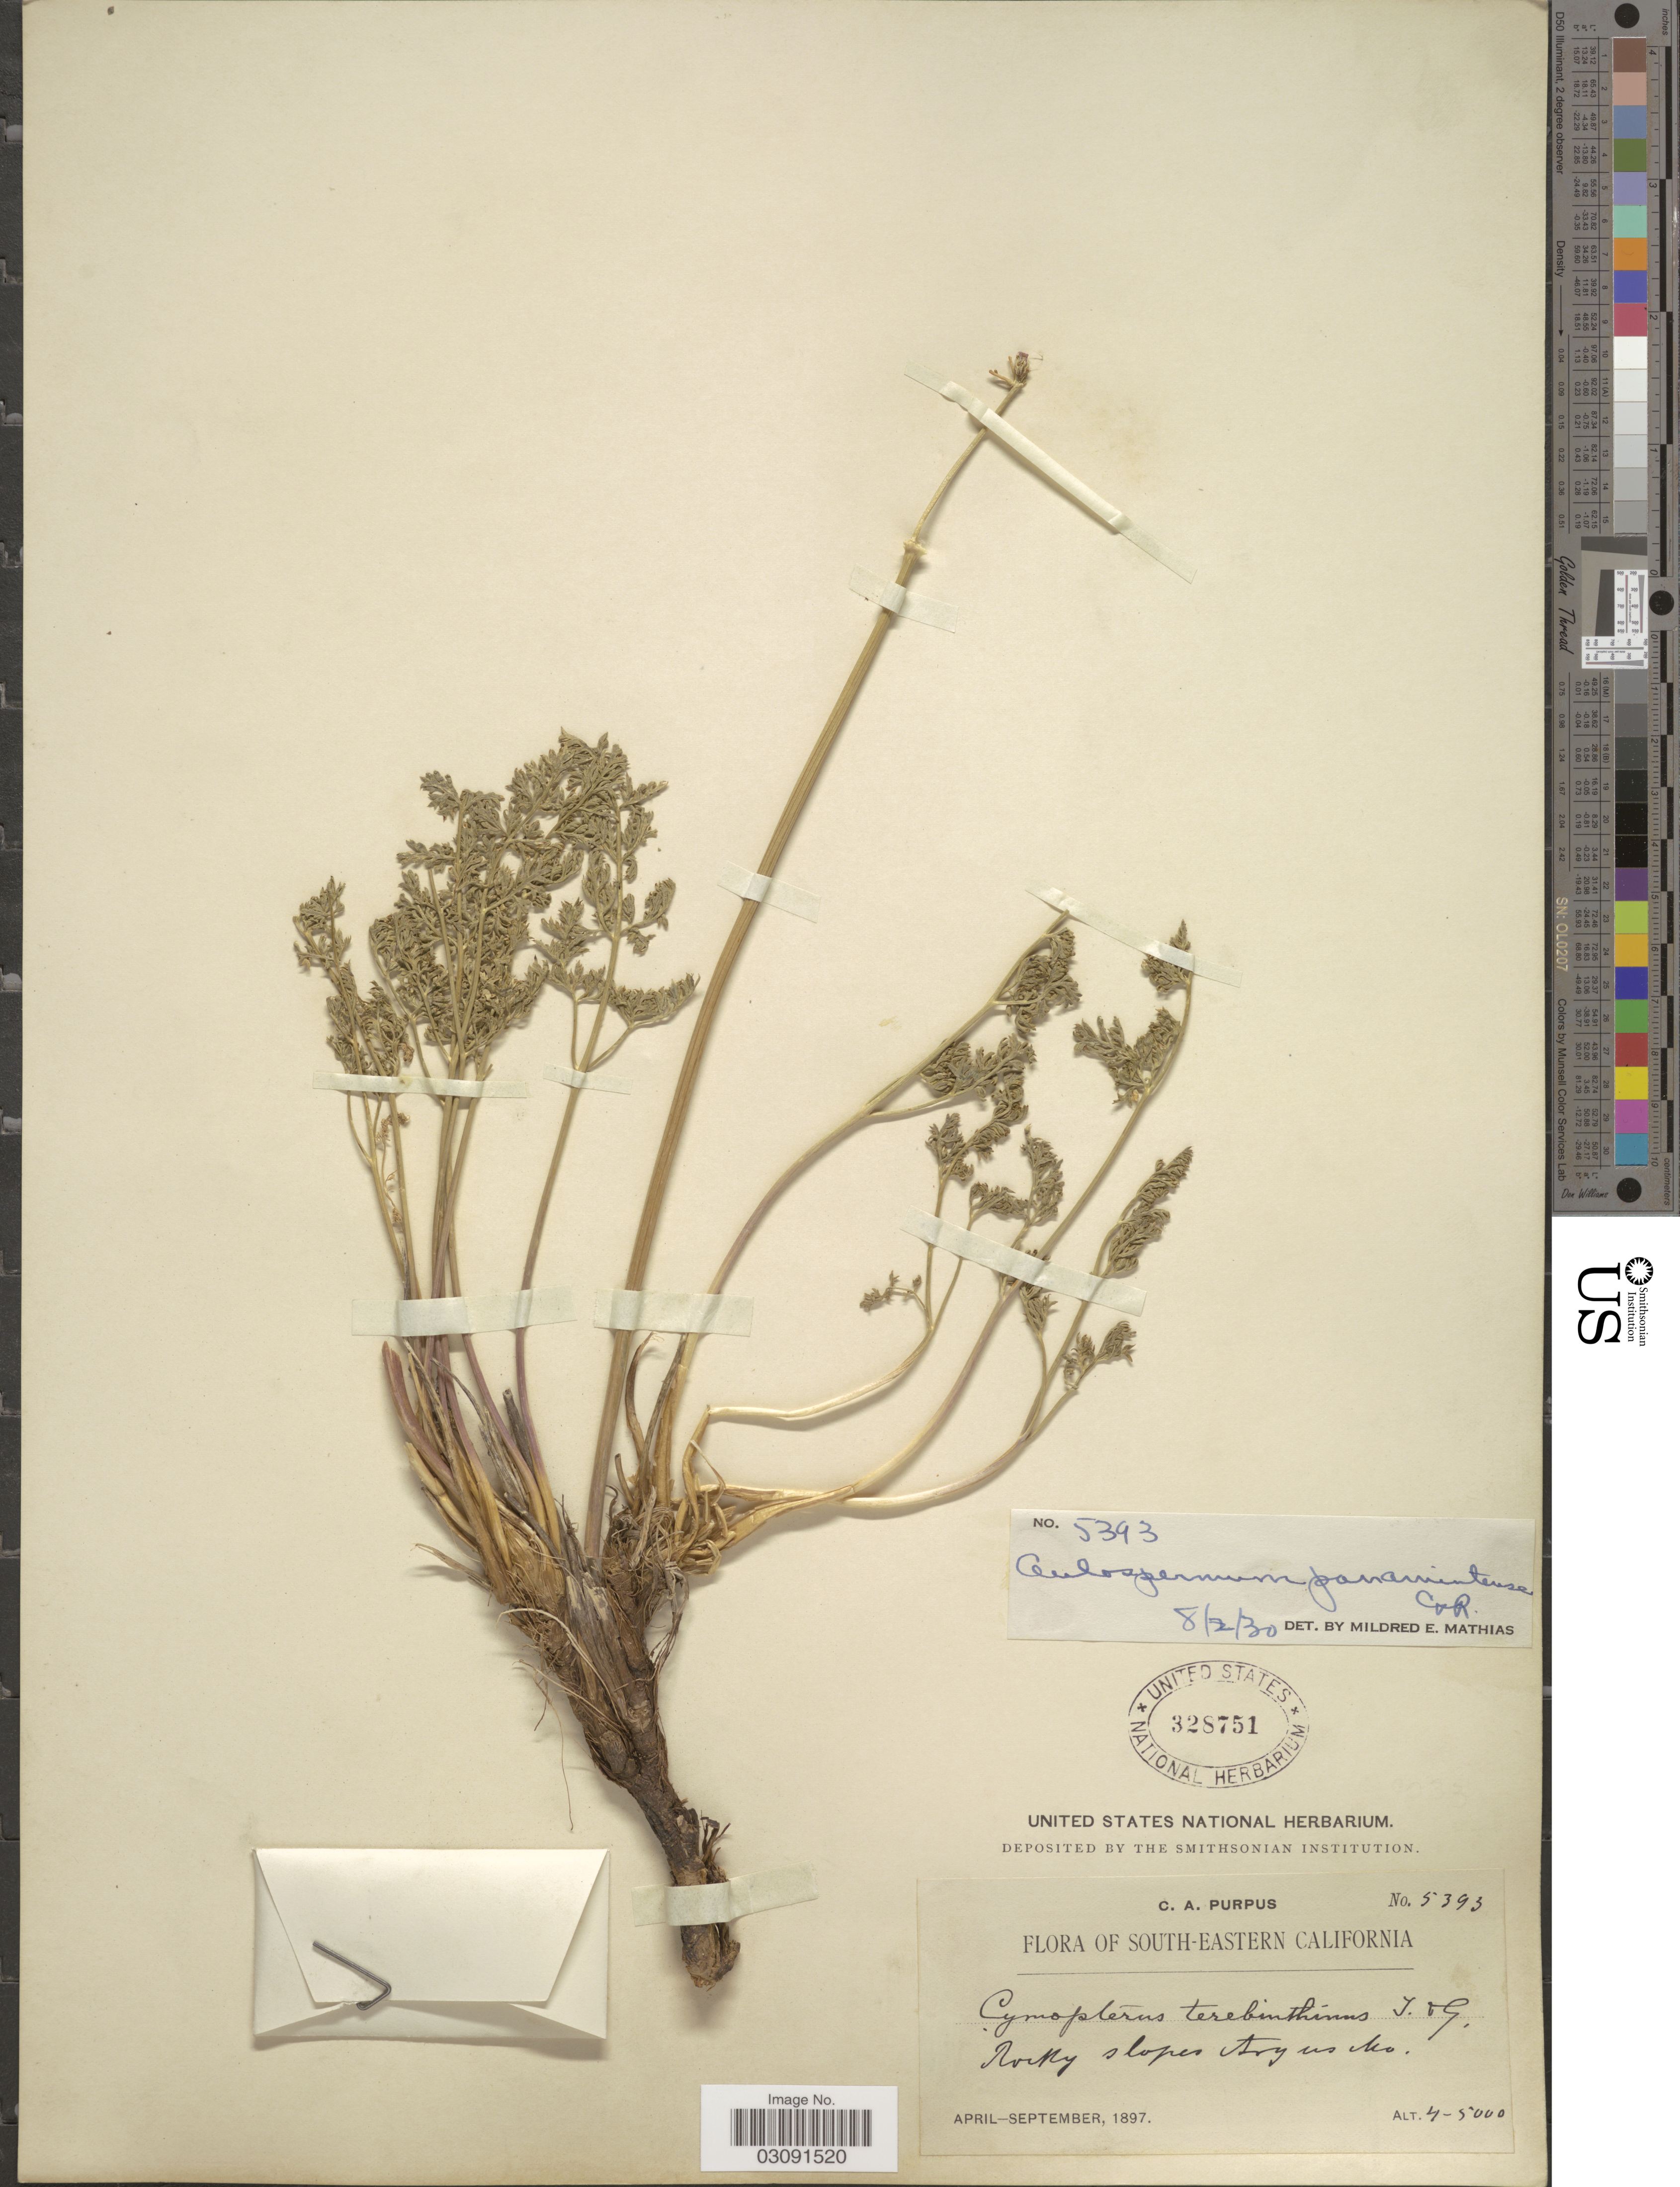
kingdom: Plantae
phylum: Tracheophyta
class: Magnoliopsida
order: Apiales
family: Apiaceae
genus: Cymopterus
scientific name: Cymopterus panamintensis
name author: J.M. Coult. & Rose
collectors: C. A. Purpus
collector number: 5393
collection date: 1897-04/1897-09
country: United States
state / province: California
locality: South-Eastern California, Rocky slopes Argus Mountains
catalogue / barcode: US 328751